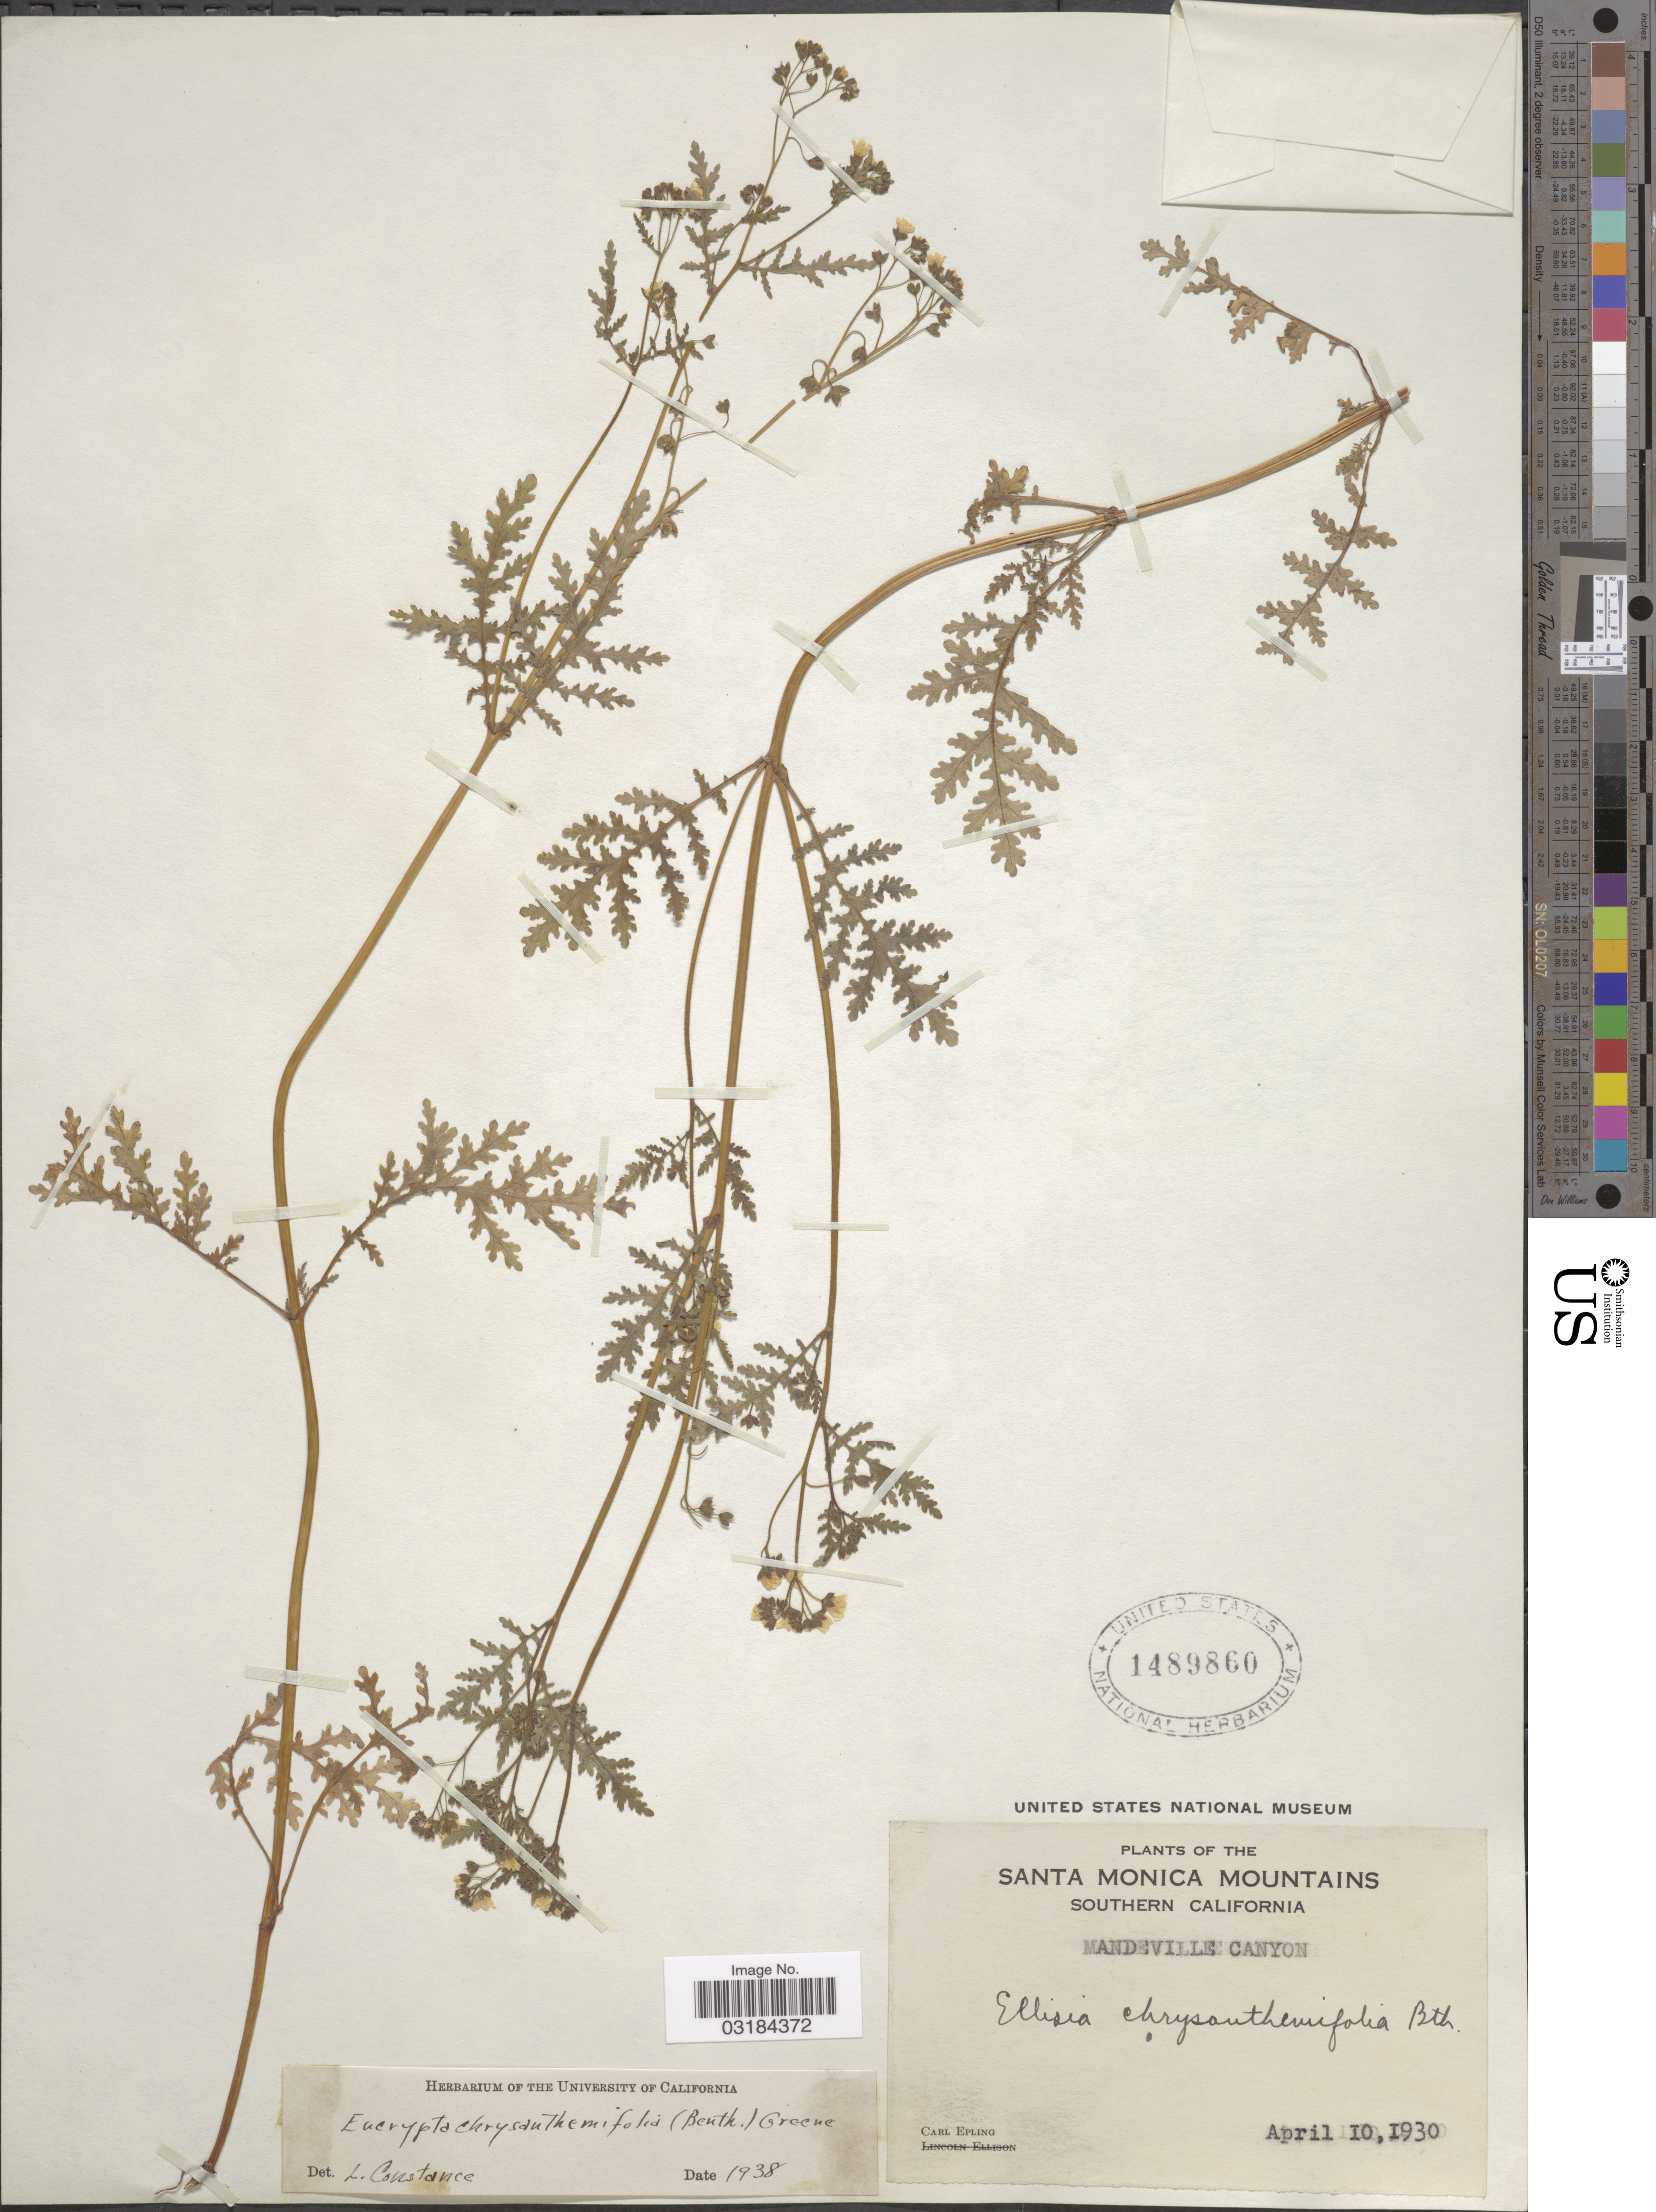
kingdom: Plantae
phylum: Tracheophyta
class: Magnoliopsida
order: Boraginales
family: Hydrophyllaceae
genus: Eucrypta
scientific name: Eucrypta chrysanthemifolia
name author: (Benth.) Greene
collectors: C. C. Epling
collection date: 1930-04-10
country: United States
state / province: California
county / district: Los Angeles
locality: Santa Monica Mountains, Southern California, Mandeville Canyon.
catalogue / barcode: US 1489860